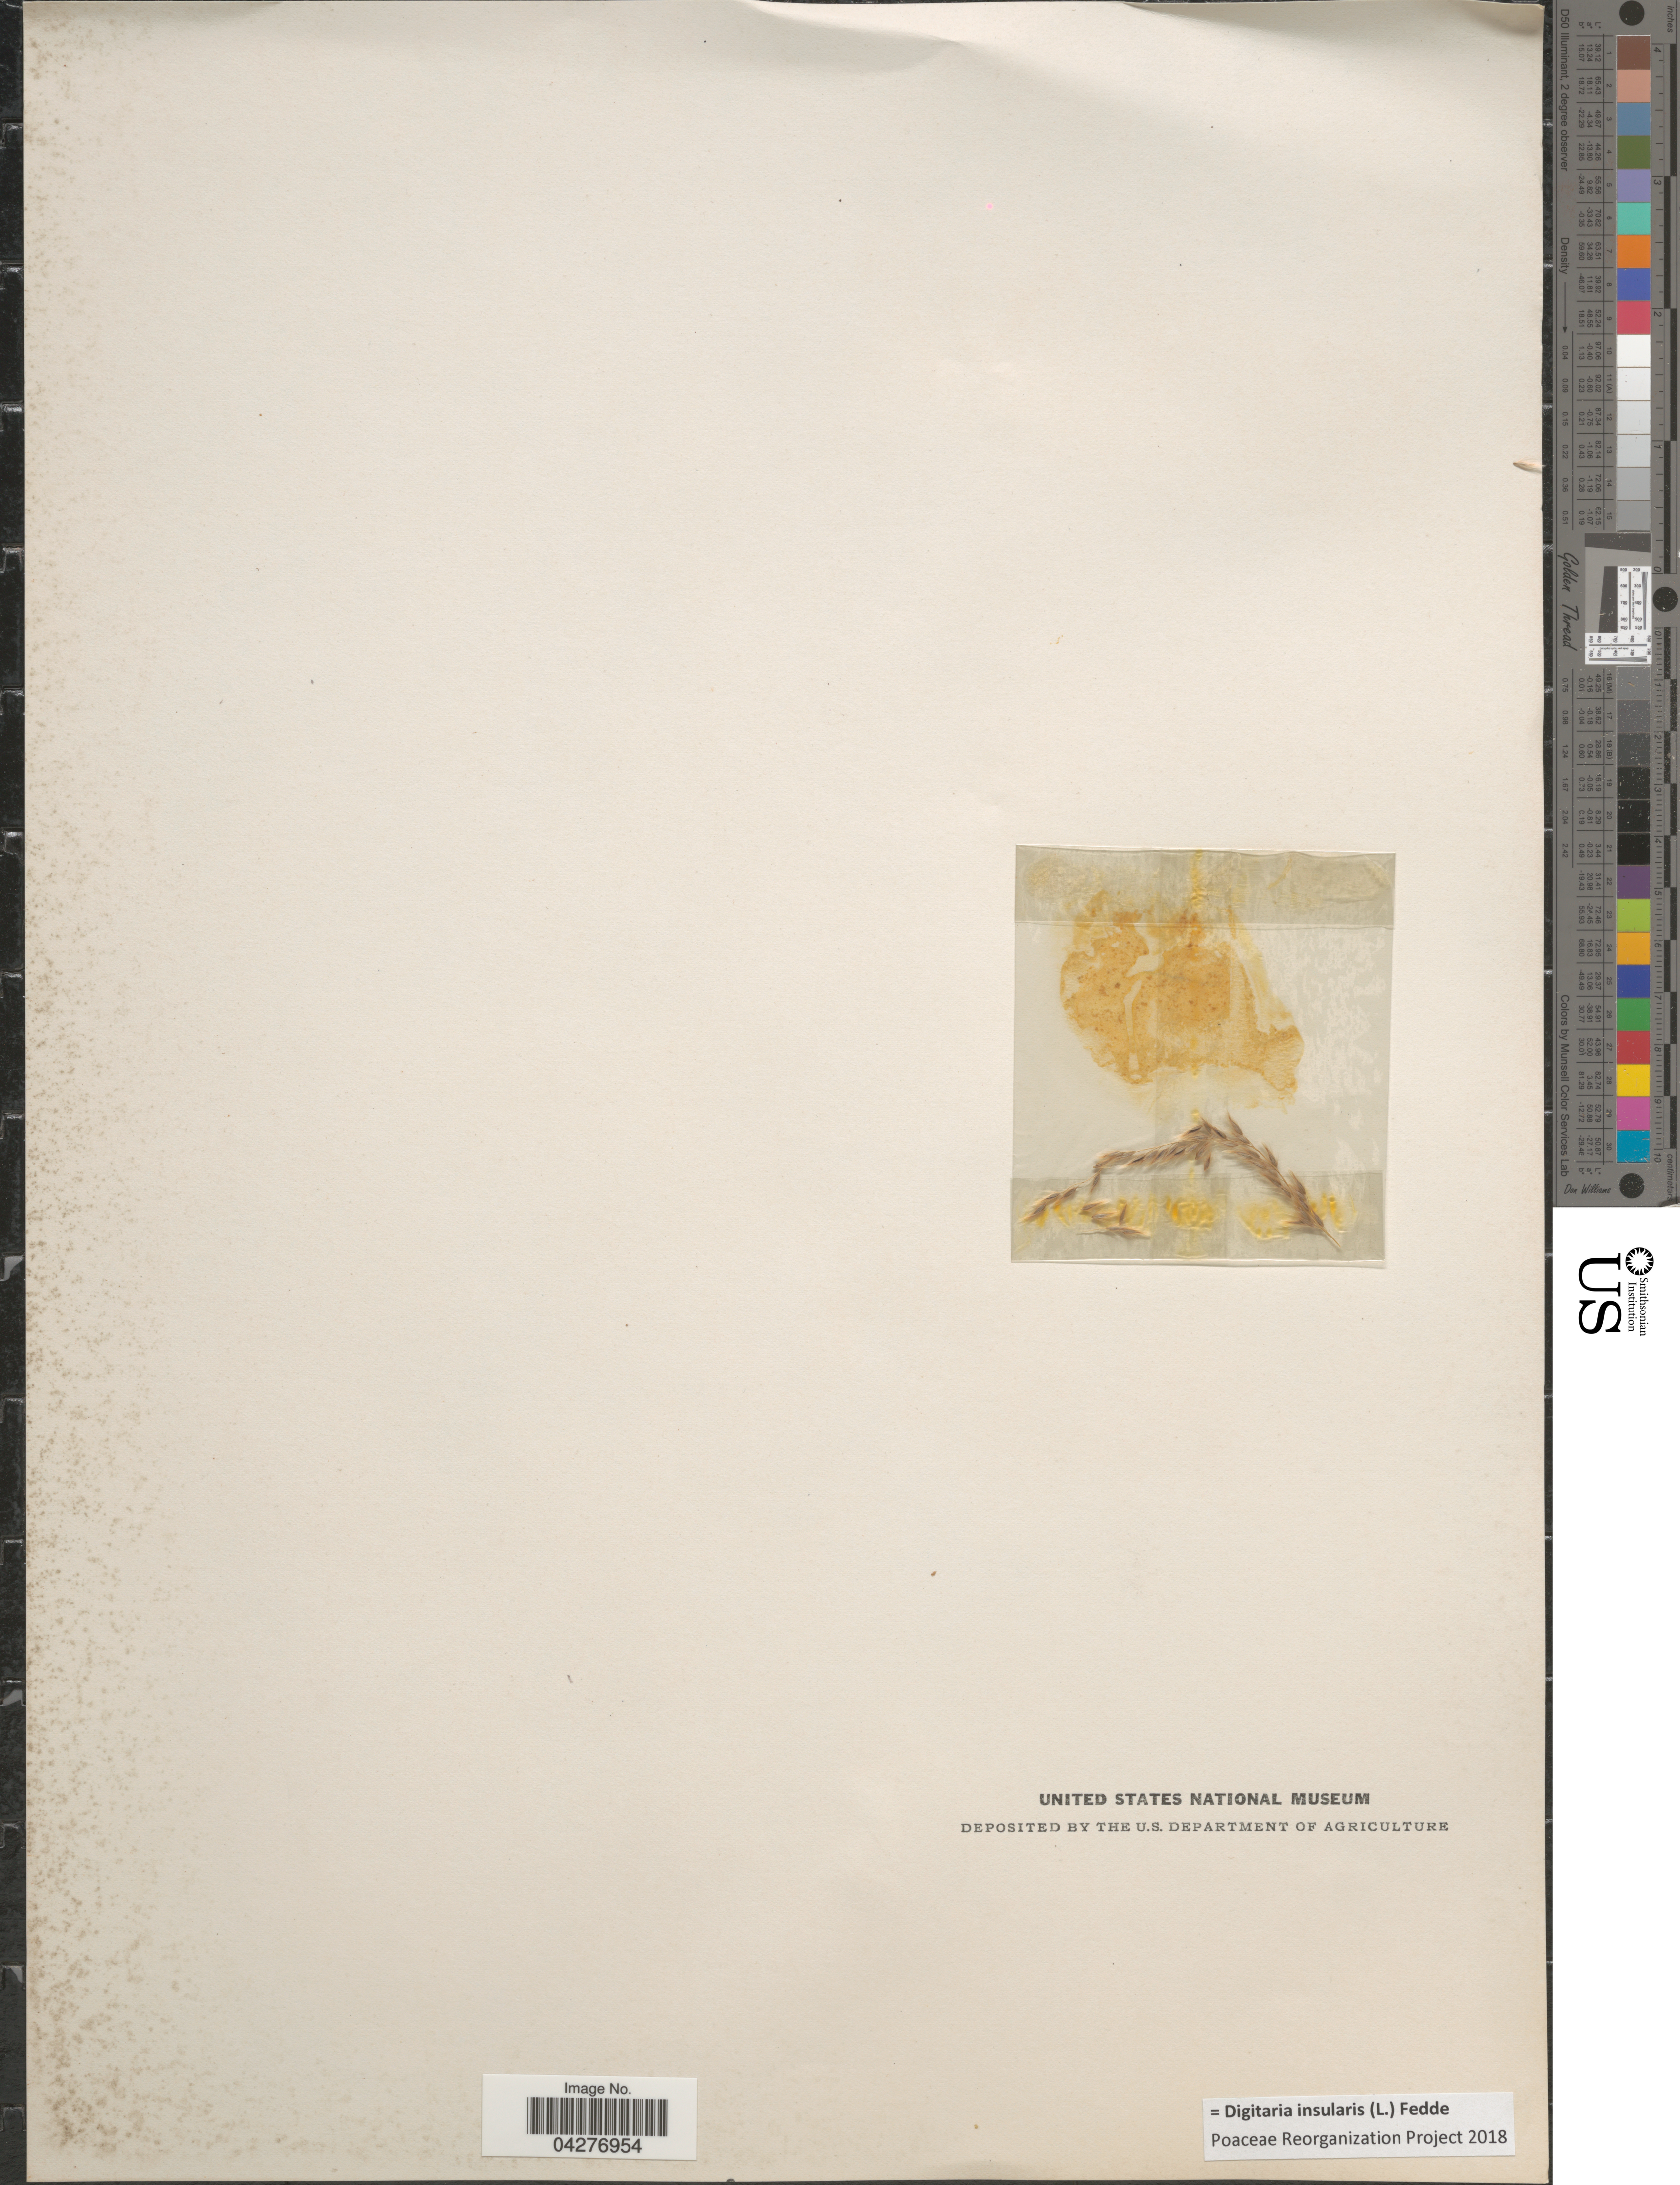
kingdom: Plantae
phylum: Tracheophyta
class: Liliopsida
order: Poales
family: Poaceae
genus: Digitaria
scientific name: Digitaria insularis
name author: (L.) Fedde